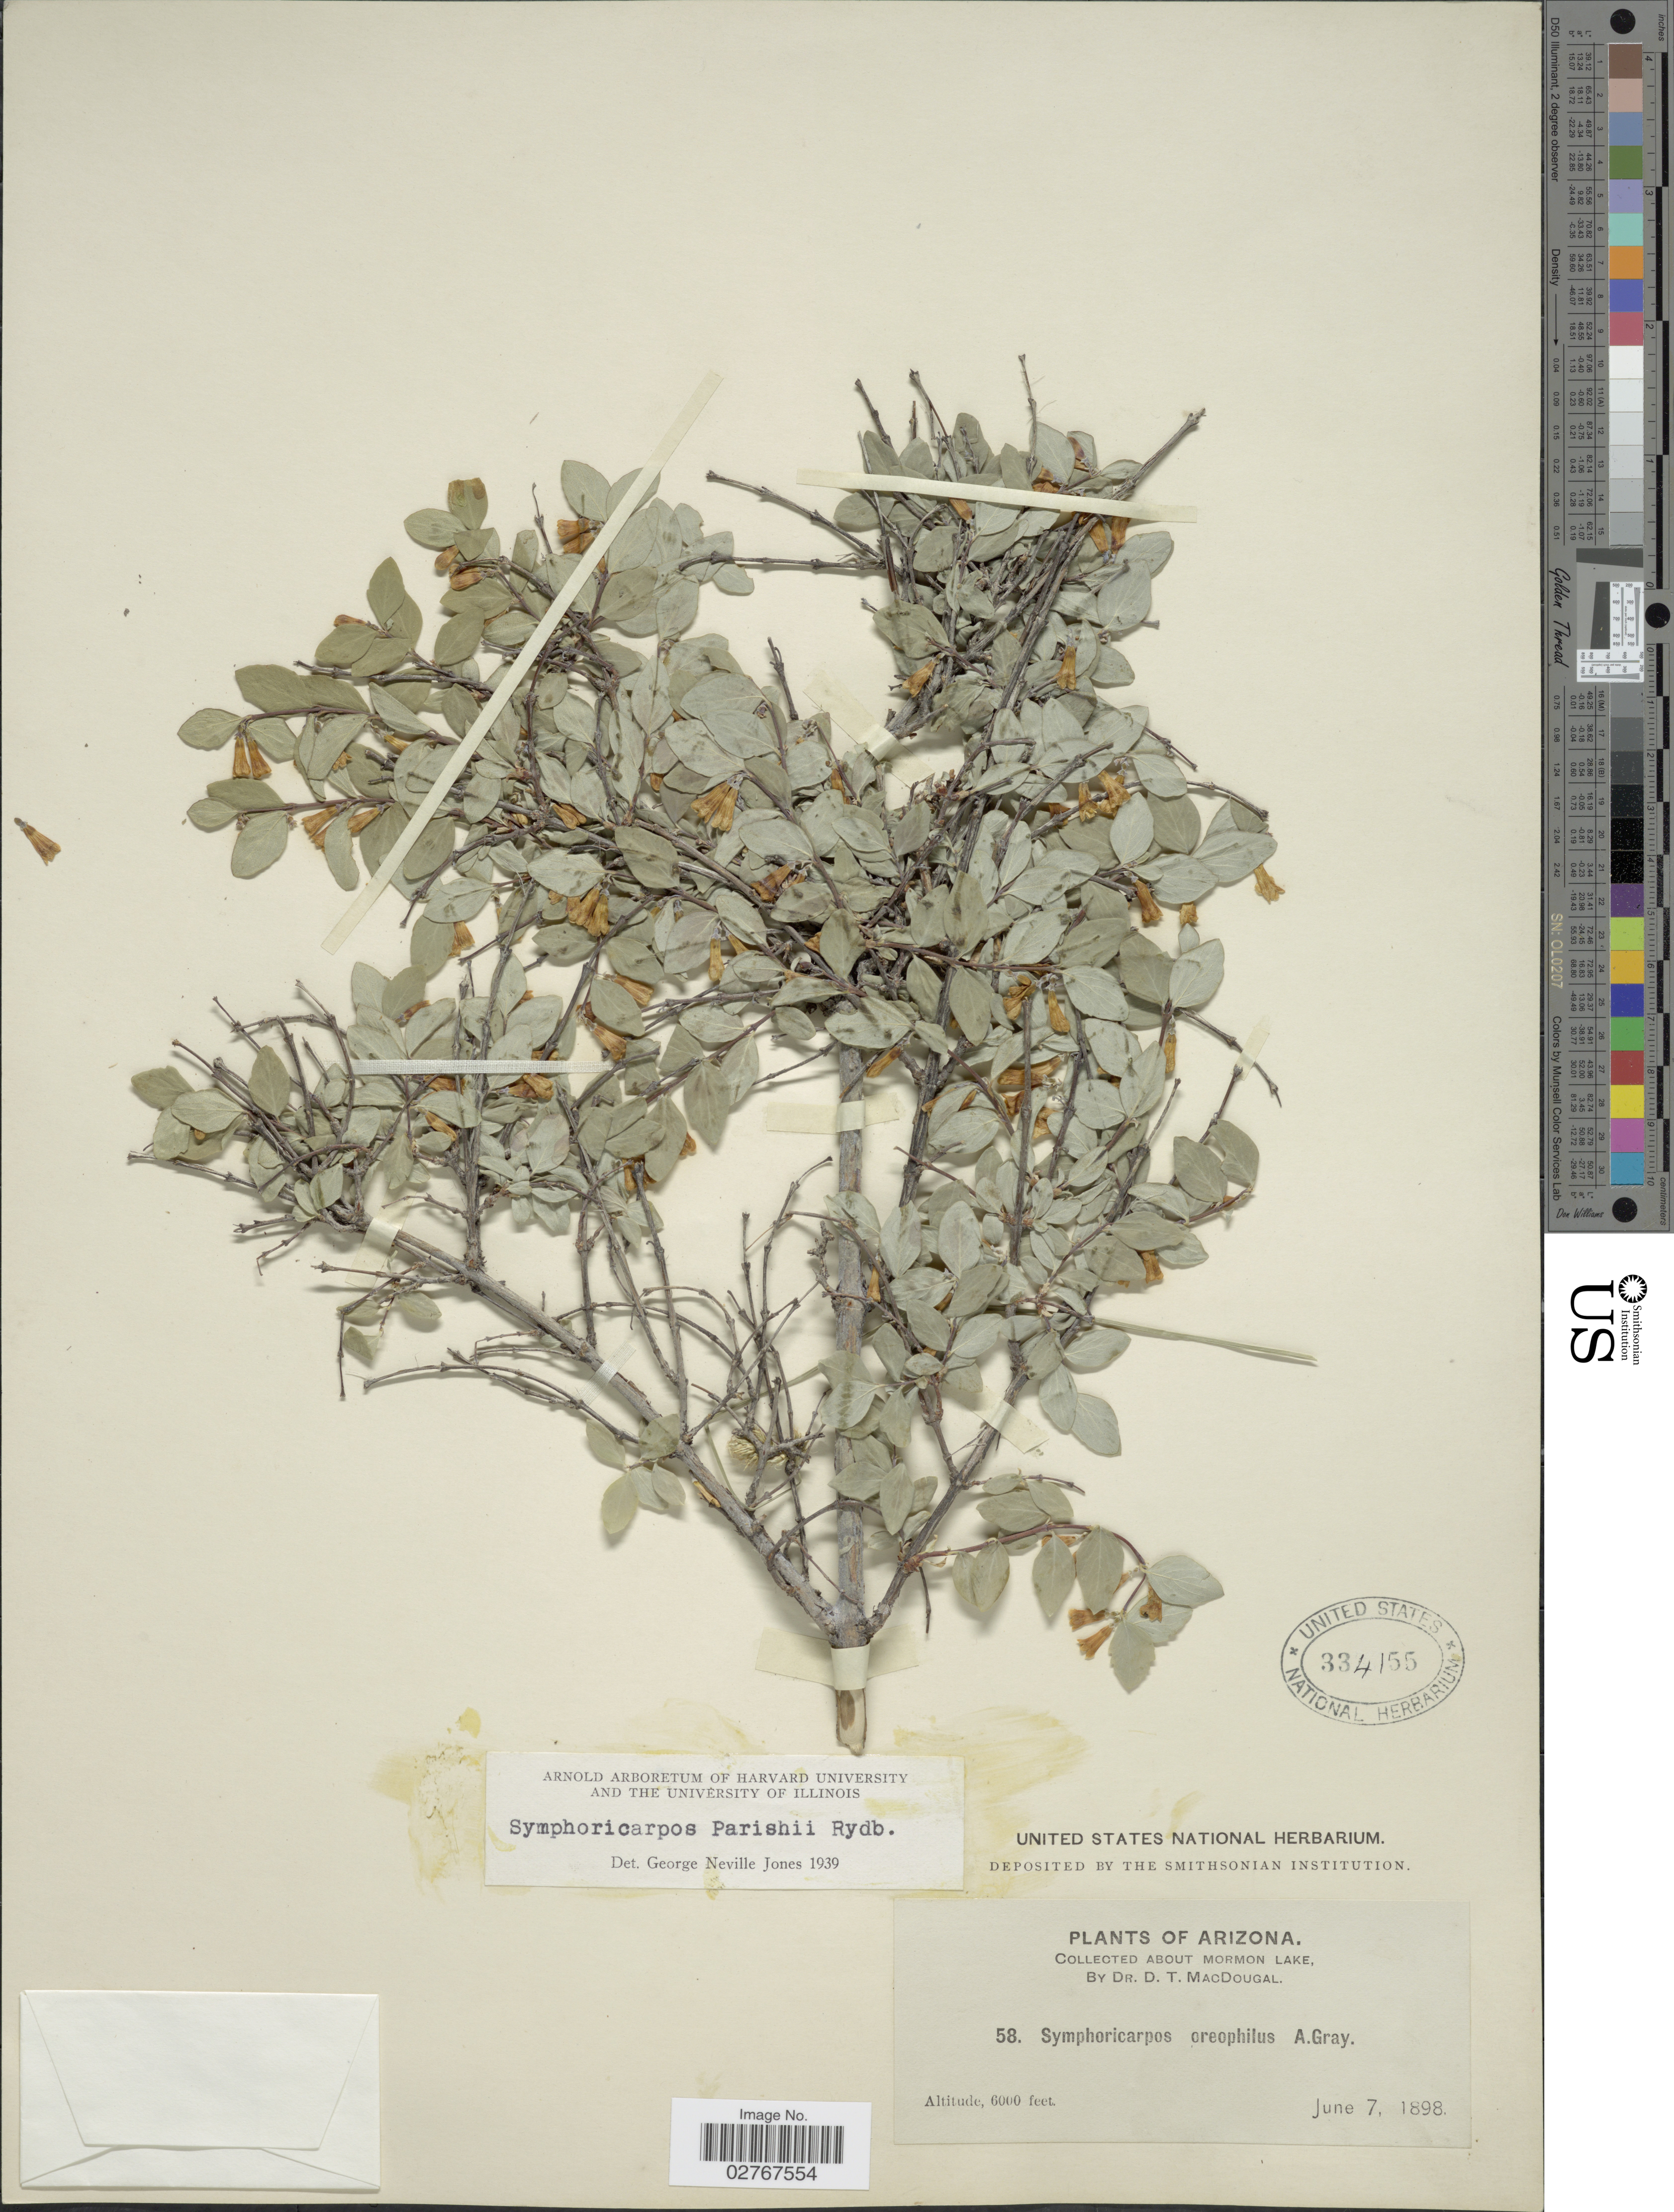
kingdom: Plantae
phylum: Tracheophyta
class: Magnoliopsida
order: Dipsacales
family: Caprifoliaceae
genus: Symphoricarpos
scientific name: Symphoricarpos parishii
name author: Rydb.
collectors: D. T. MacDougal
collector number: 58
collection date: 1898-06-07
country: United States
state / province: Arizona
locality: About Mormon Lake.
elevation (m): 1829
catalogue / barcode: US 334155